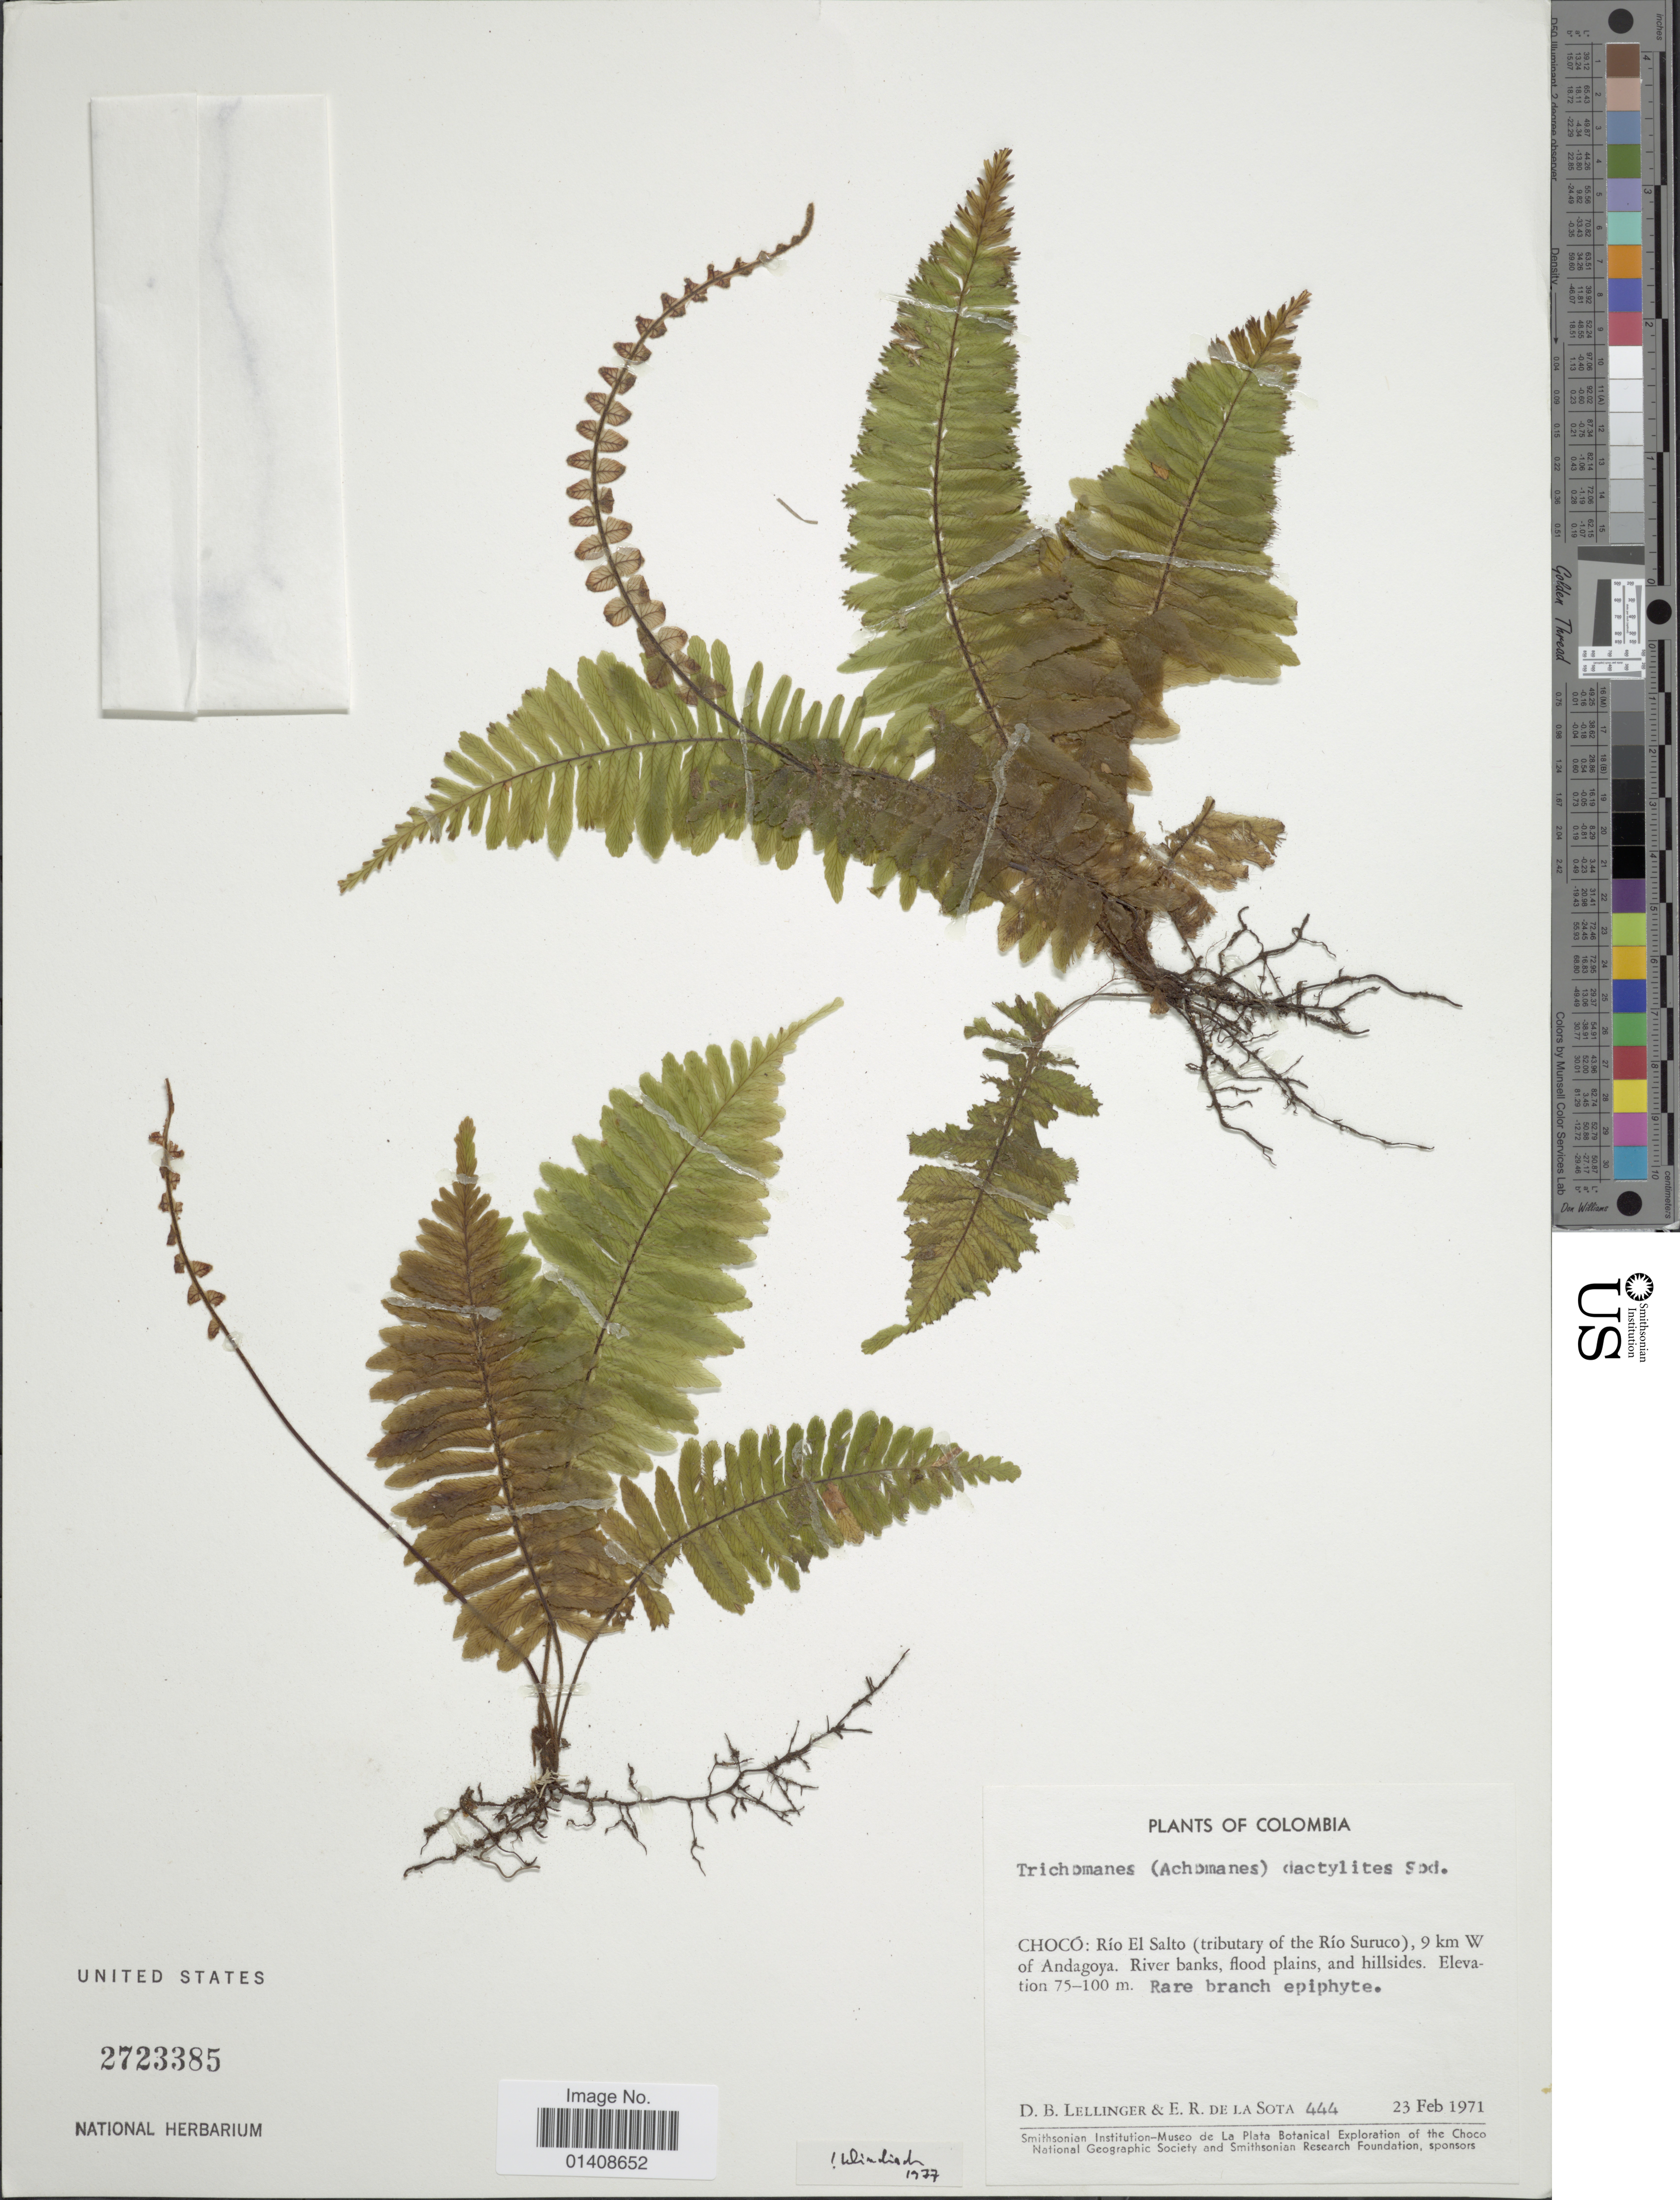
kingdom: Plantae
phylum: Tracheophyta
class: Polypodiopsida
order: Hymenophyllales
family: Hymenophyllaceae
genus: Trichomanes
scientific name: Trichomanes dactylites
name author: Sodiro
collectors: D. B. Lellinger & E. R. de la Sota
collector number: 444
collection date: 1971-02-23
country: Colombia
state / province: Chocó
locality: Rio El Salto (tributary of the Rio Sucuru), 9 km W of Andagoya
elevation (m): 75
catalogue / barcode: US 2723385